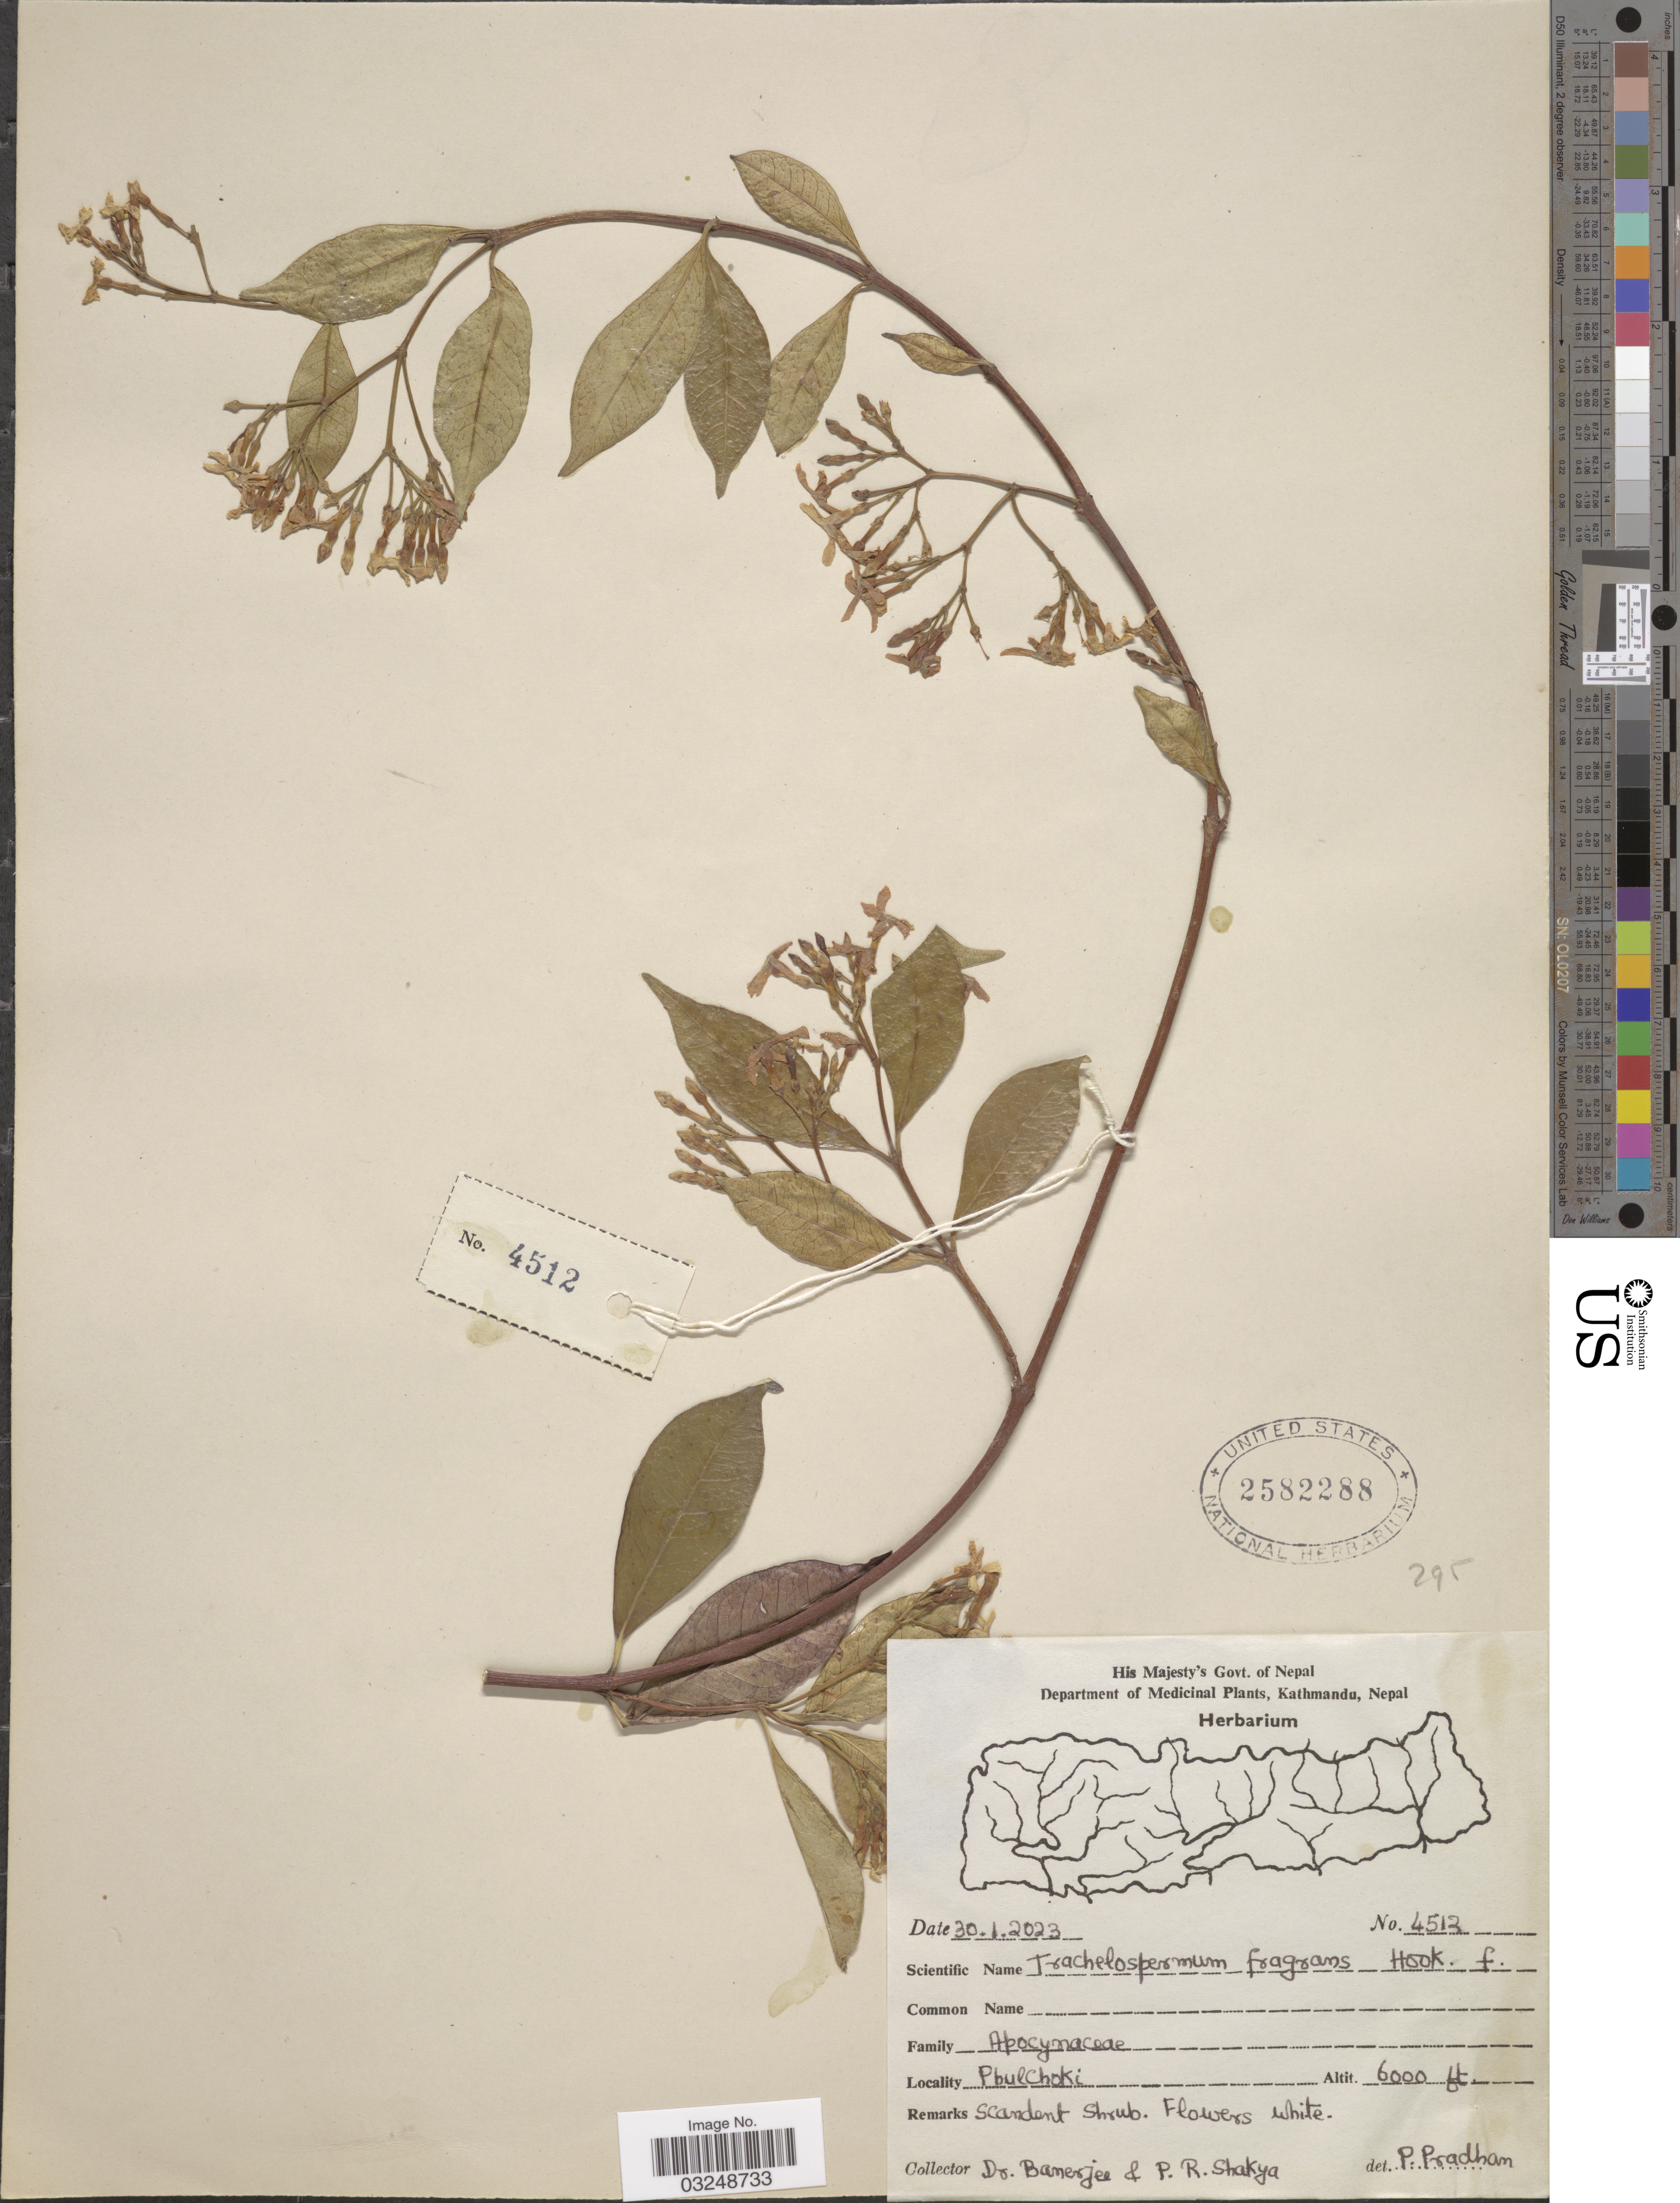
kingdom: Plantae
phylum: Tracheophyta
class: Magnoliopsida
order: Gentianales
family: Apocynaceae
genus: Trachelospermum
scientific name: Trachelospermum fragrans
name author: (Wall. ex G. Don) Hook. f.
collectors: -. Banerjee & P. Shakya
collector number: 4512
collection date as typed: Transcribed d/m/y: 30/1/2023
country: Nepal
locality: Pbulchoki.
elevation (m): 1829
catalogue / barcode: US 2582288